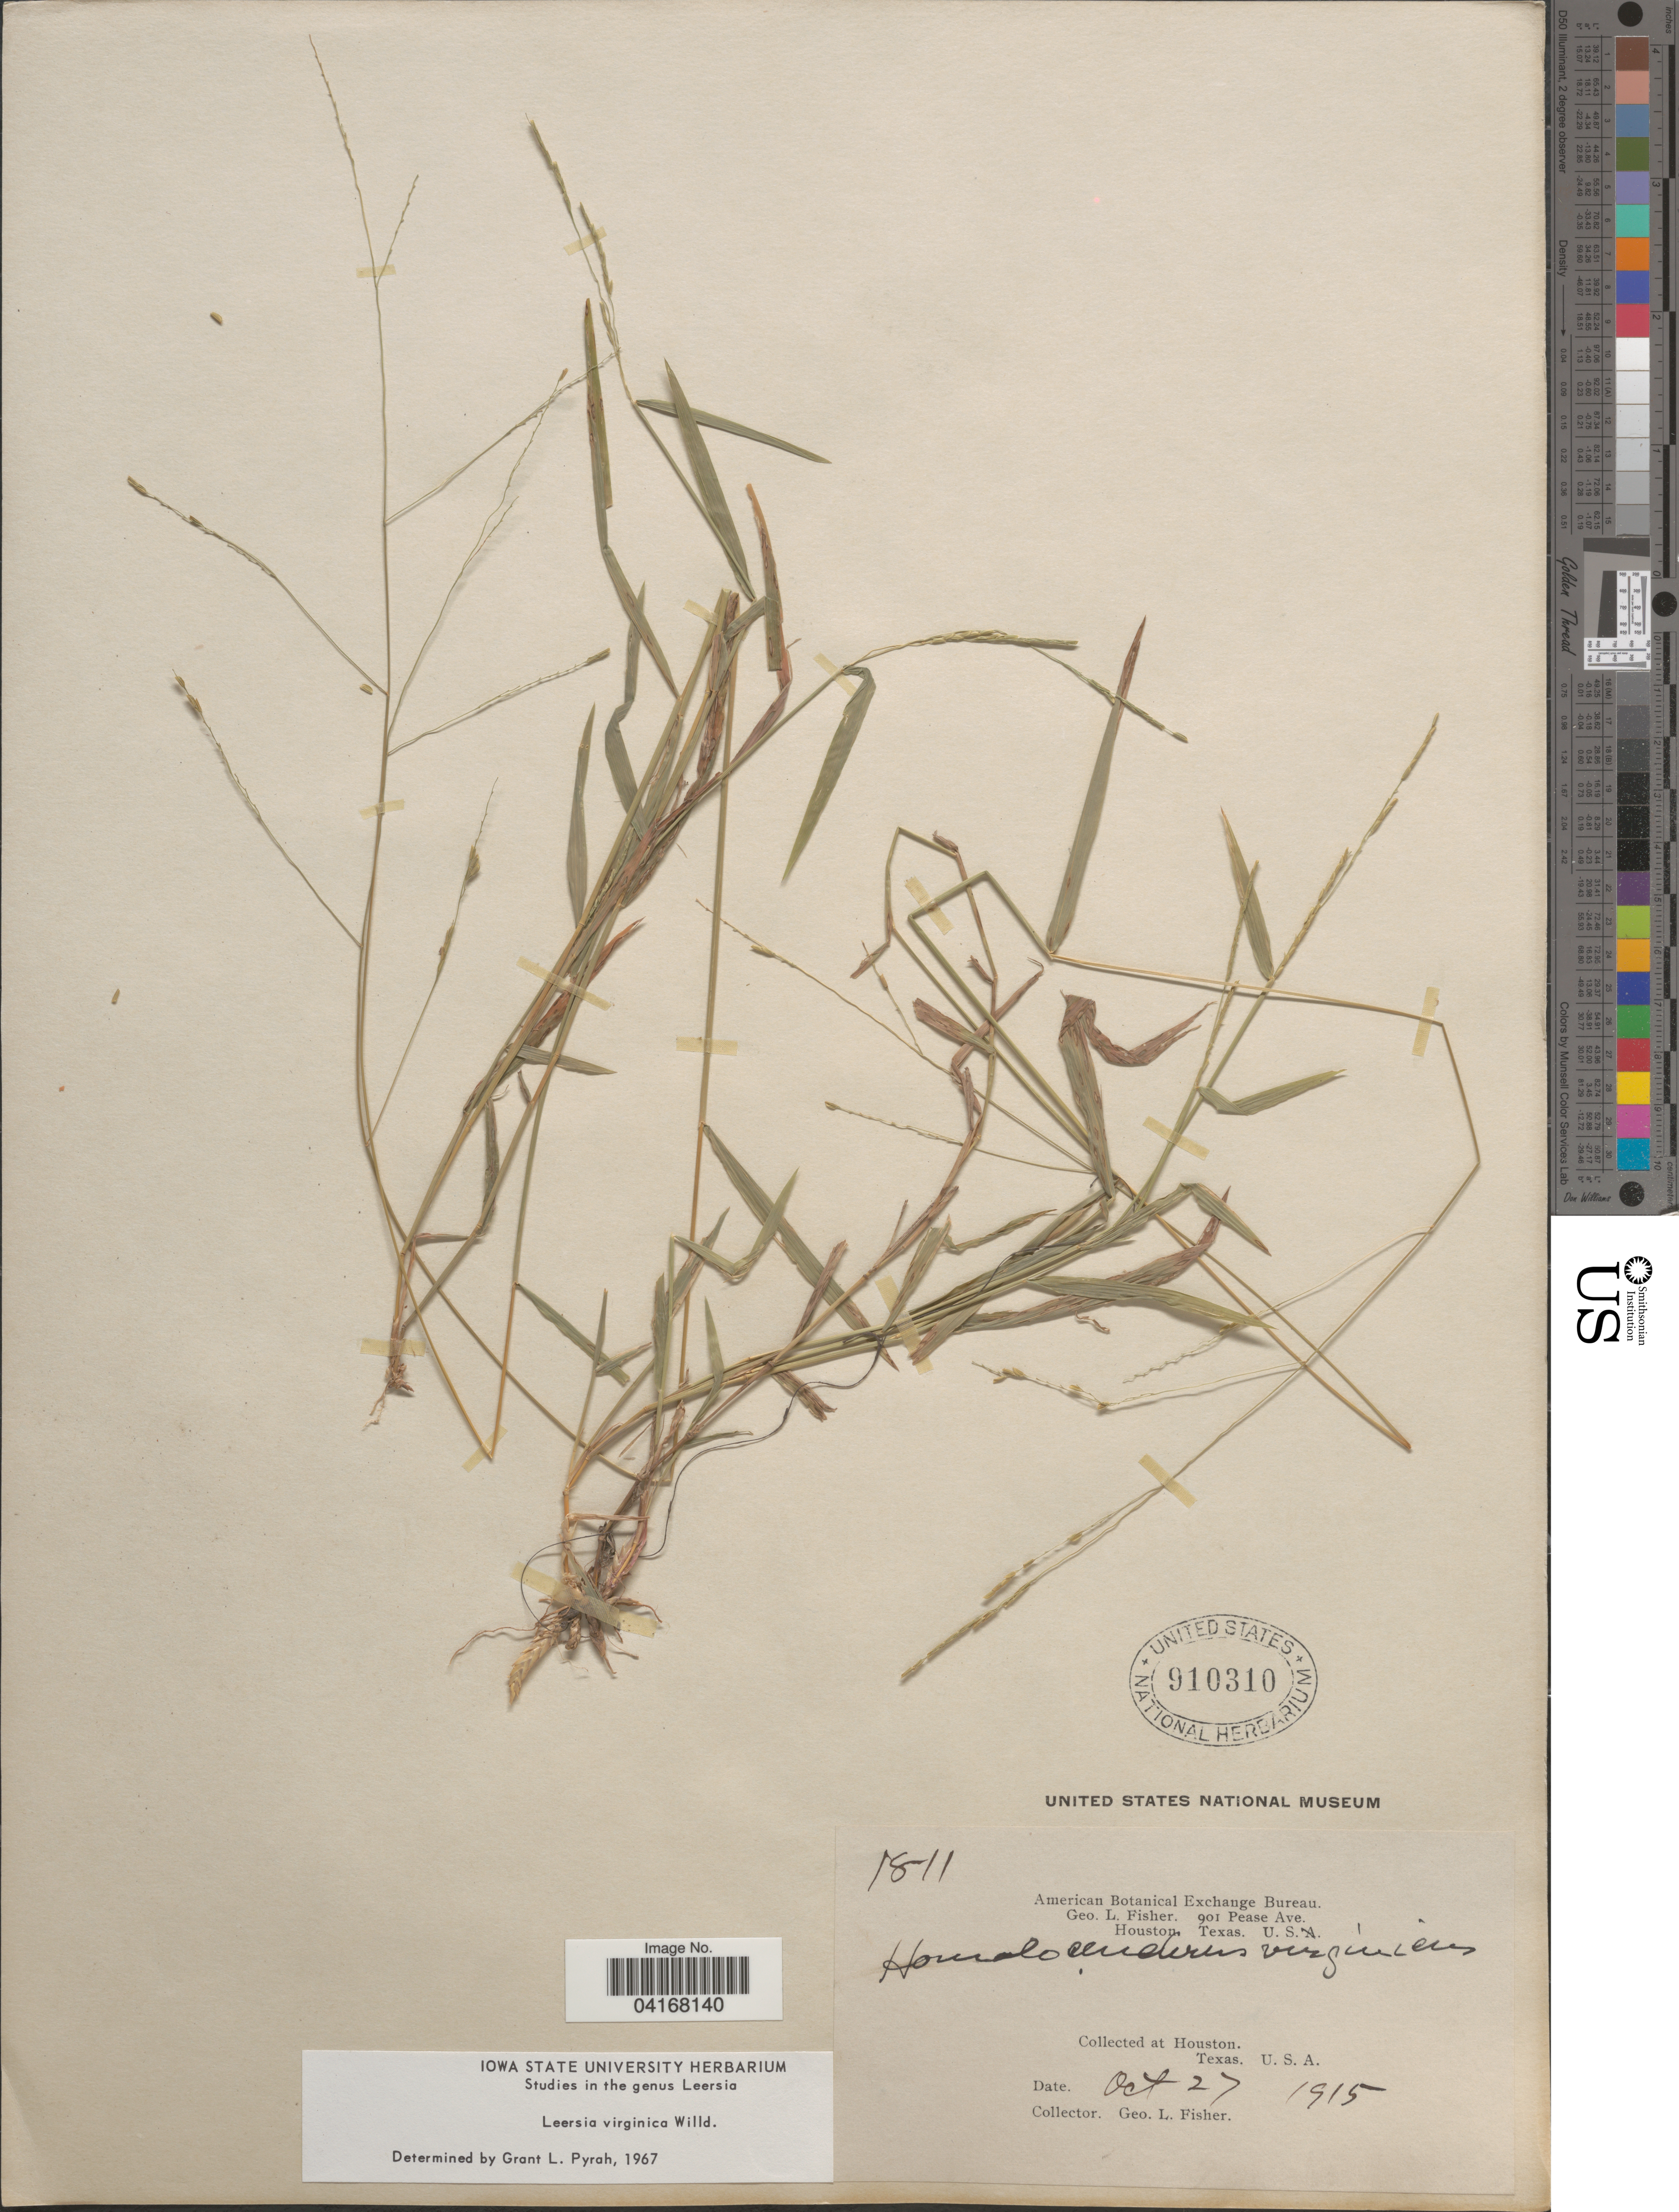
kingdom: Plantae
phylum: Tracheophyta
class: Liliopsida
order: Poales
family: Poaceae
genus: Leersia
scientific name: Leersia virginica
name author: Willd.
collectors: G. L. Fisher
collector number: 1811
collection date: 1915-10-27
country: United States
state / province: Texas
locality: At Houston.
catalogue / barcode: US 910310